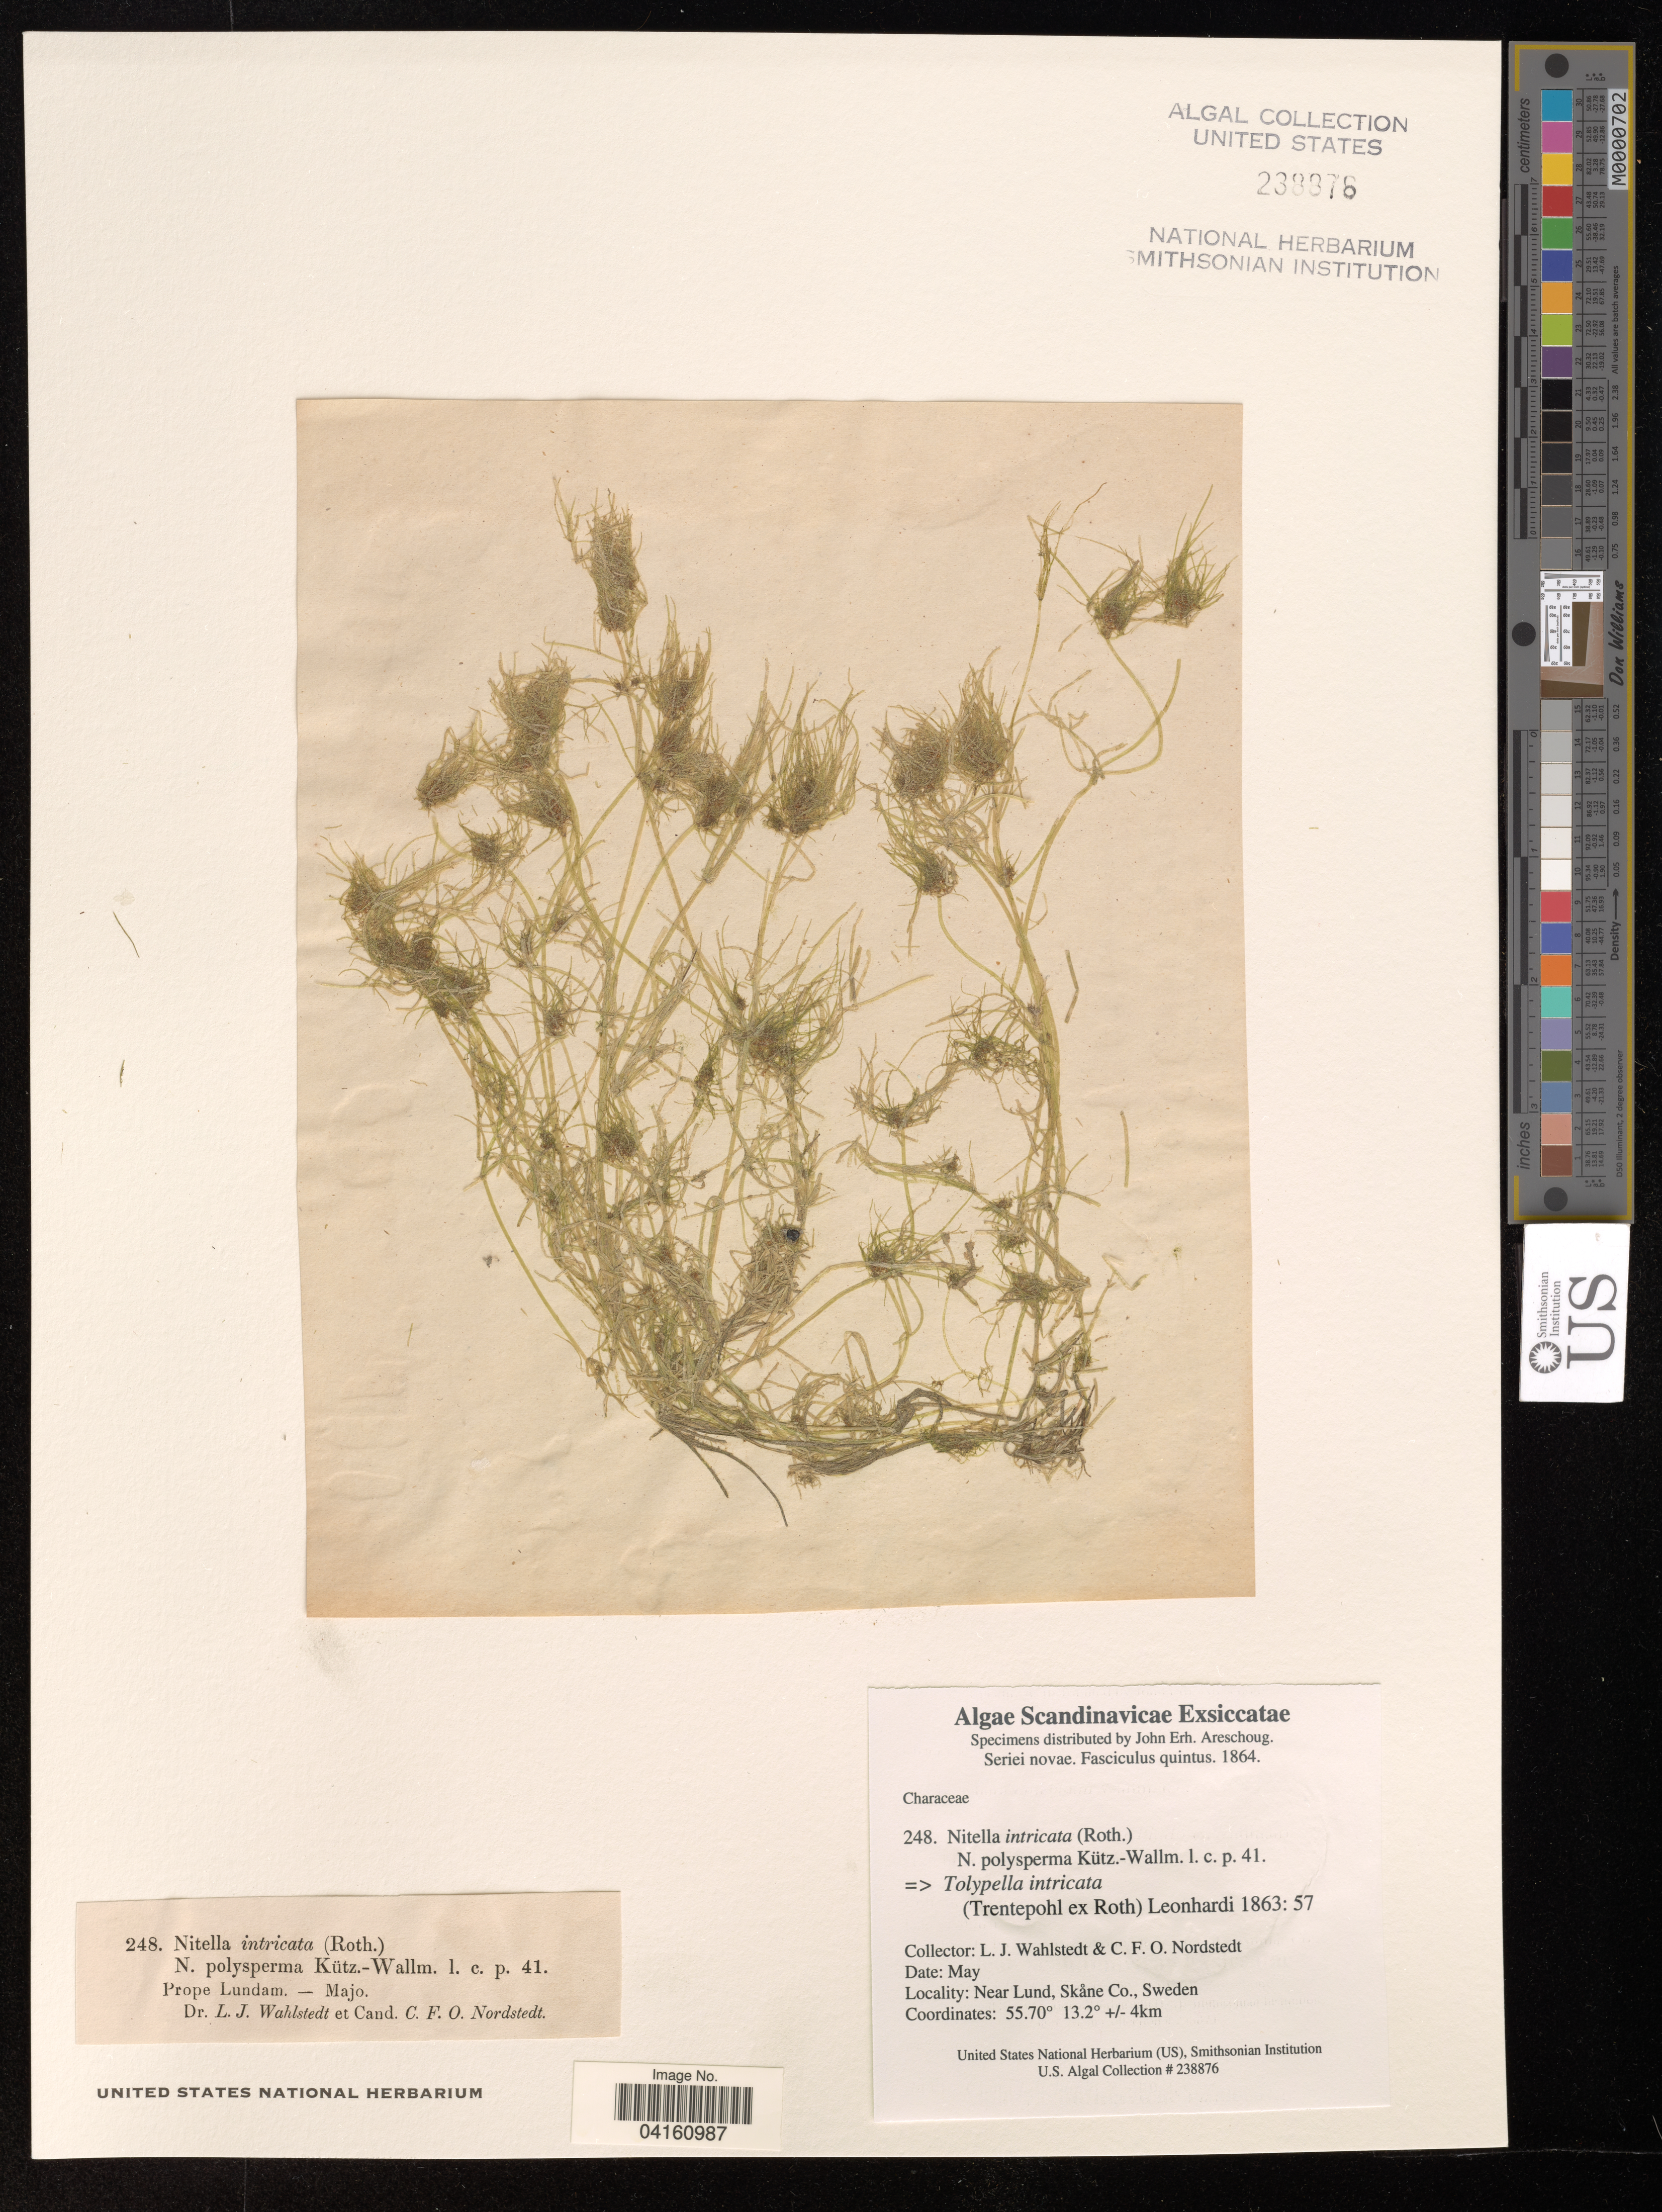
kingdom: Plantae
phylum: Charophyta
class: Charophyceae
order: Charales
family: Characeae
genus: Tolypella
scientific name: Tolypella intricata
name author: (Trentepohl in Roth) Leonhardi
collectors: L. J. Wahlstedt & C. F. O. Nordstedt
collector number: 248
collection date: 1864-05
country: Sweden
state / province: Skåne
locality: near Lund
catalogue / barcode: US 238876